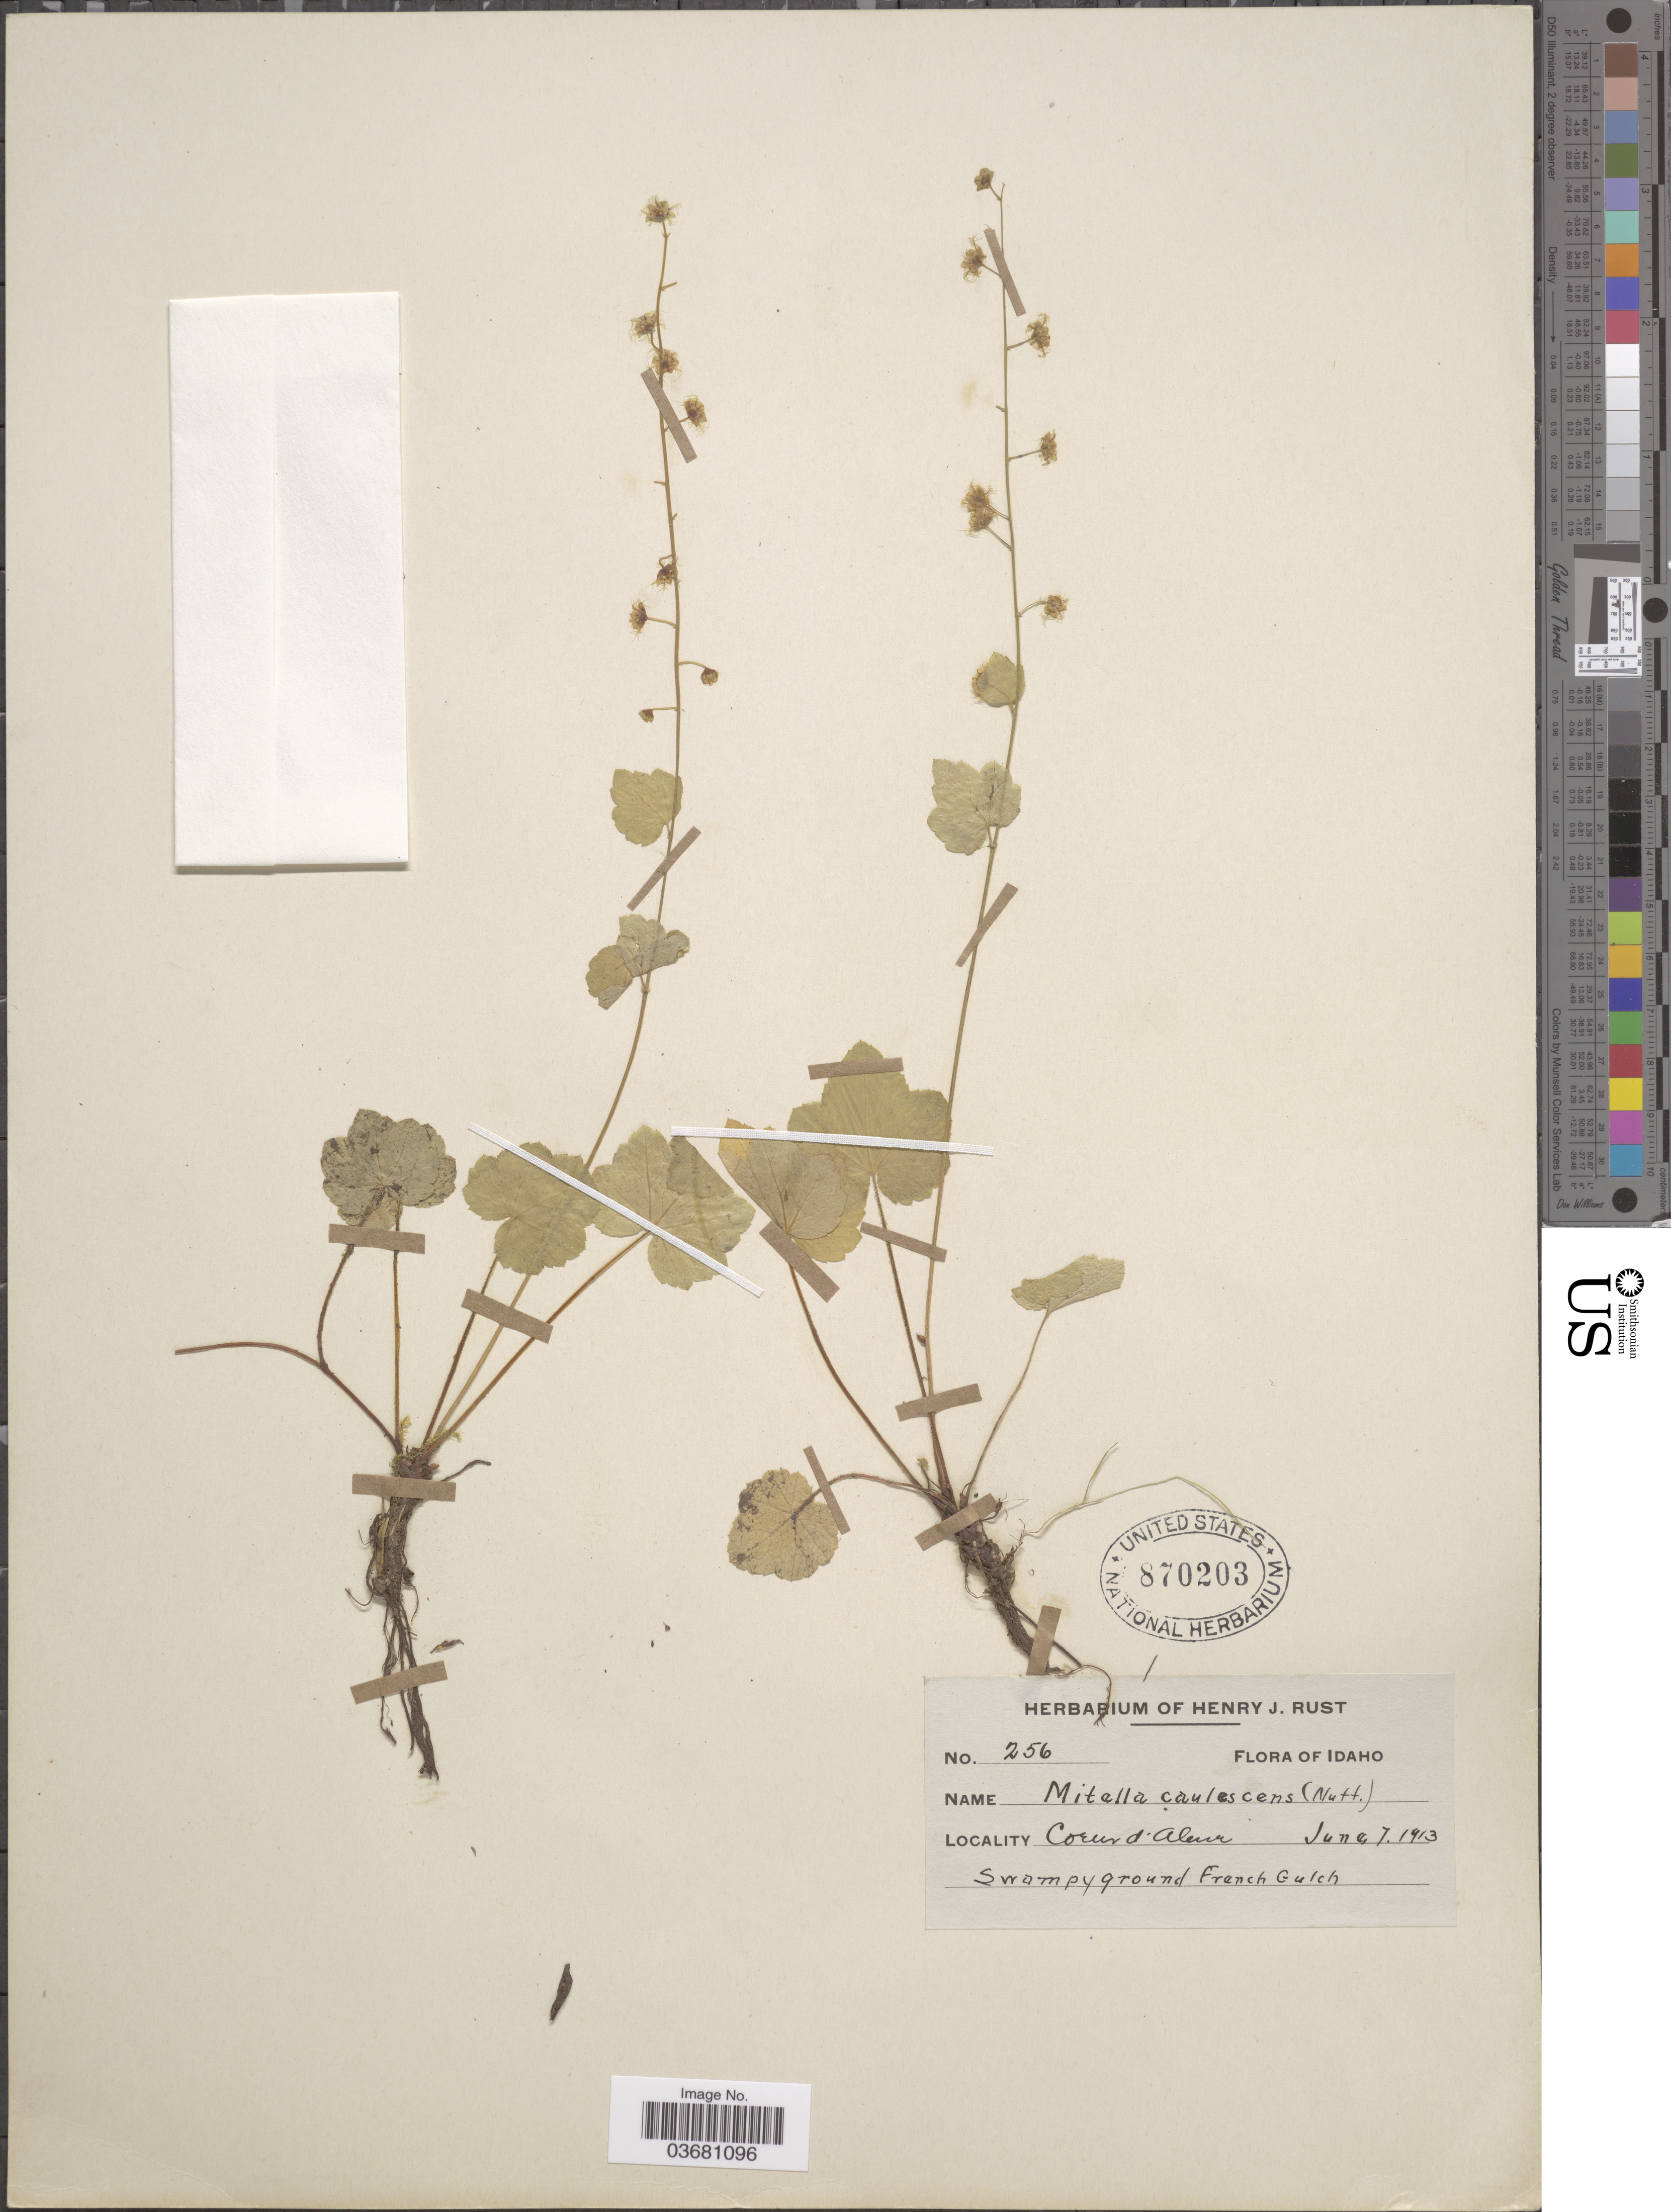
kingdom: Plantae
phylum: Tracheophyta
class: Magnoliopsida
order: Saxifragales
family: Saxifragaceae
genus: Mitella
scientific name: Mitella caulescens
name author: (Nutt.) Howell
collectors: ex herb. Henry J. Rust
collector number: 256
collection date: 1913-06-07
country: United States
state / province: Idaho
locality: Coeur d'Alene. Swampy ground French Gulch.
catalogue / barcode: US 870203